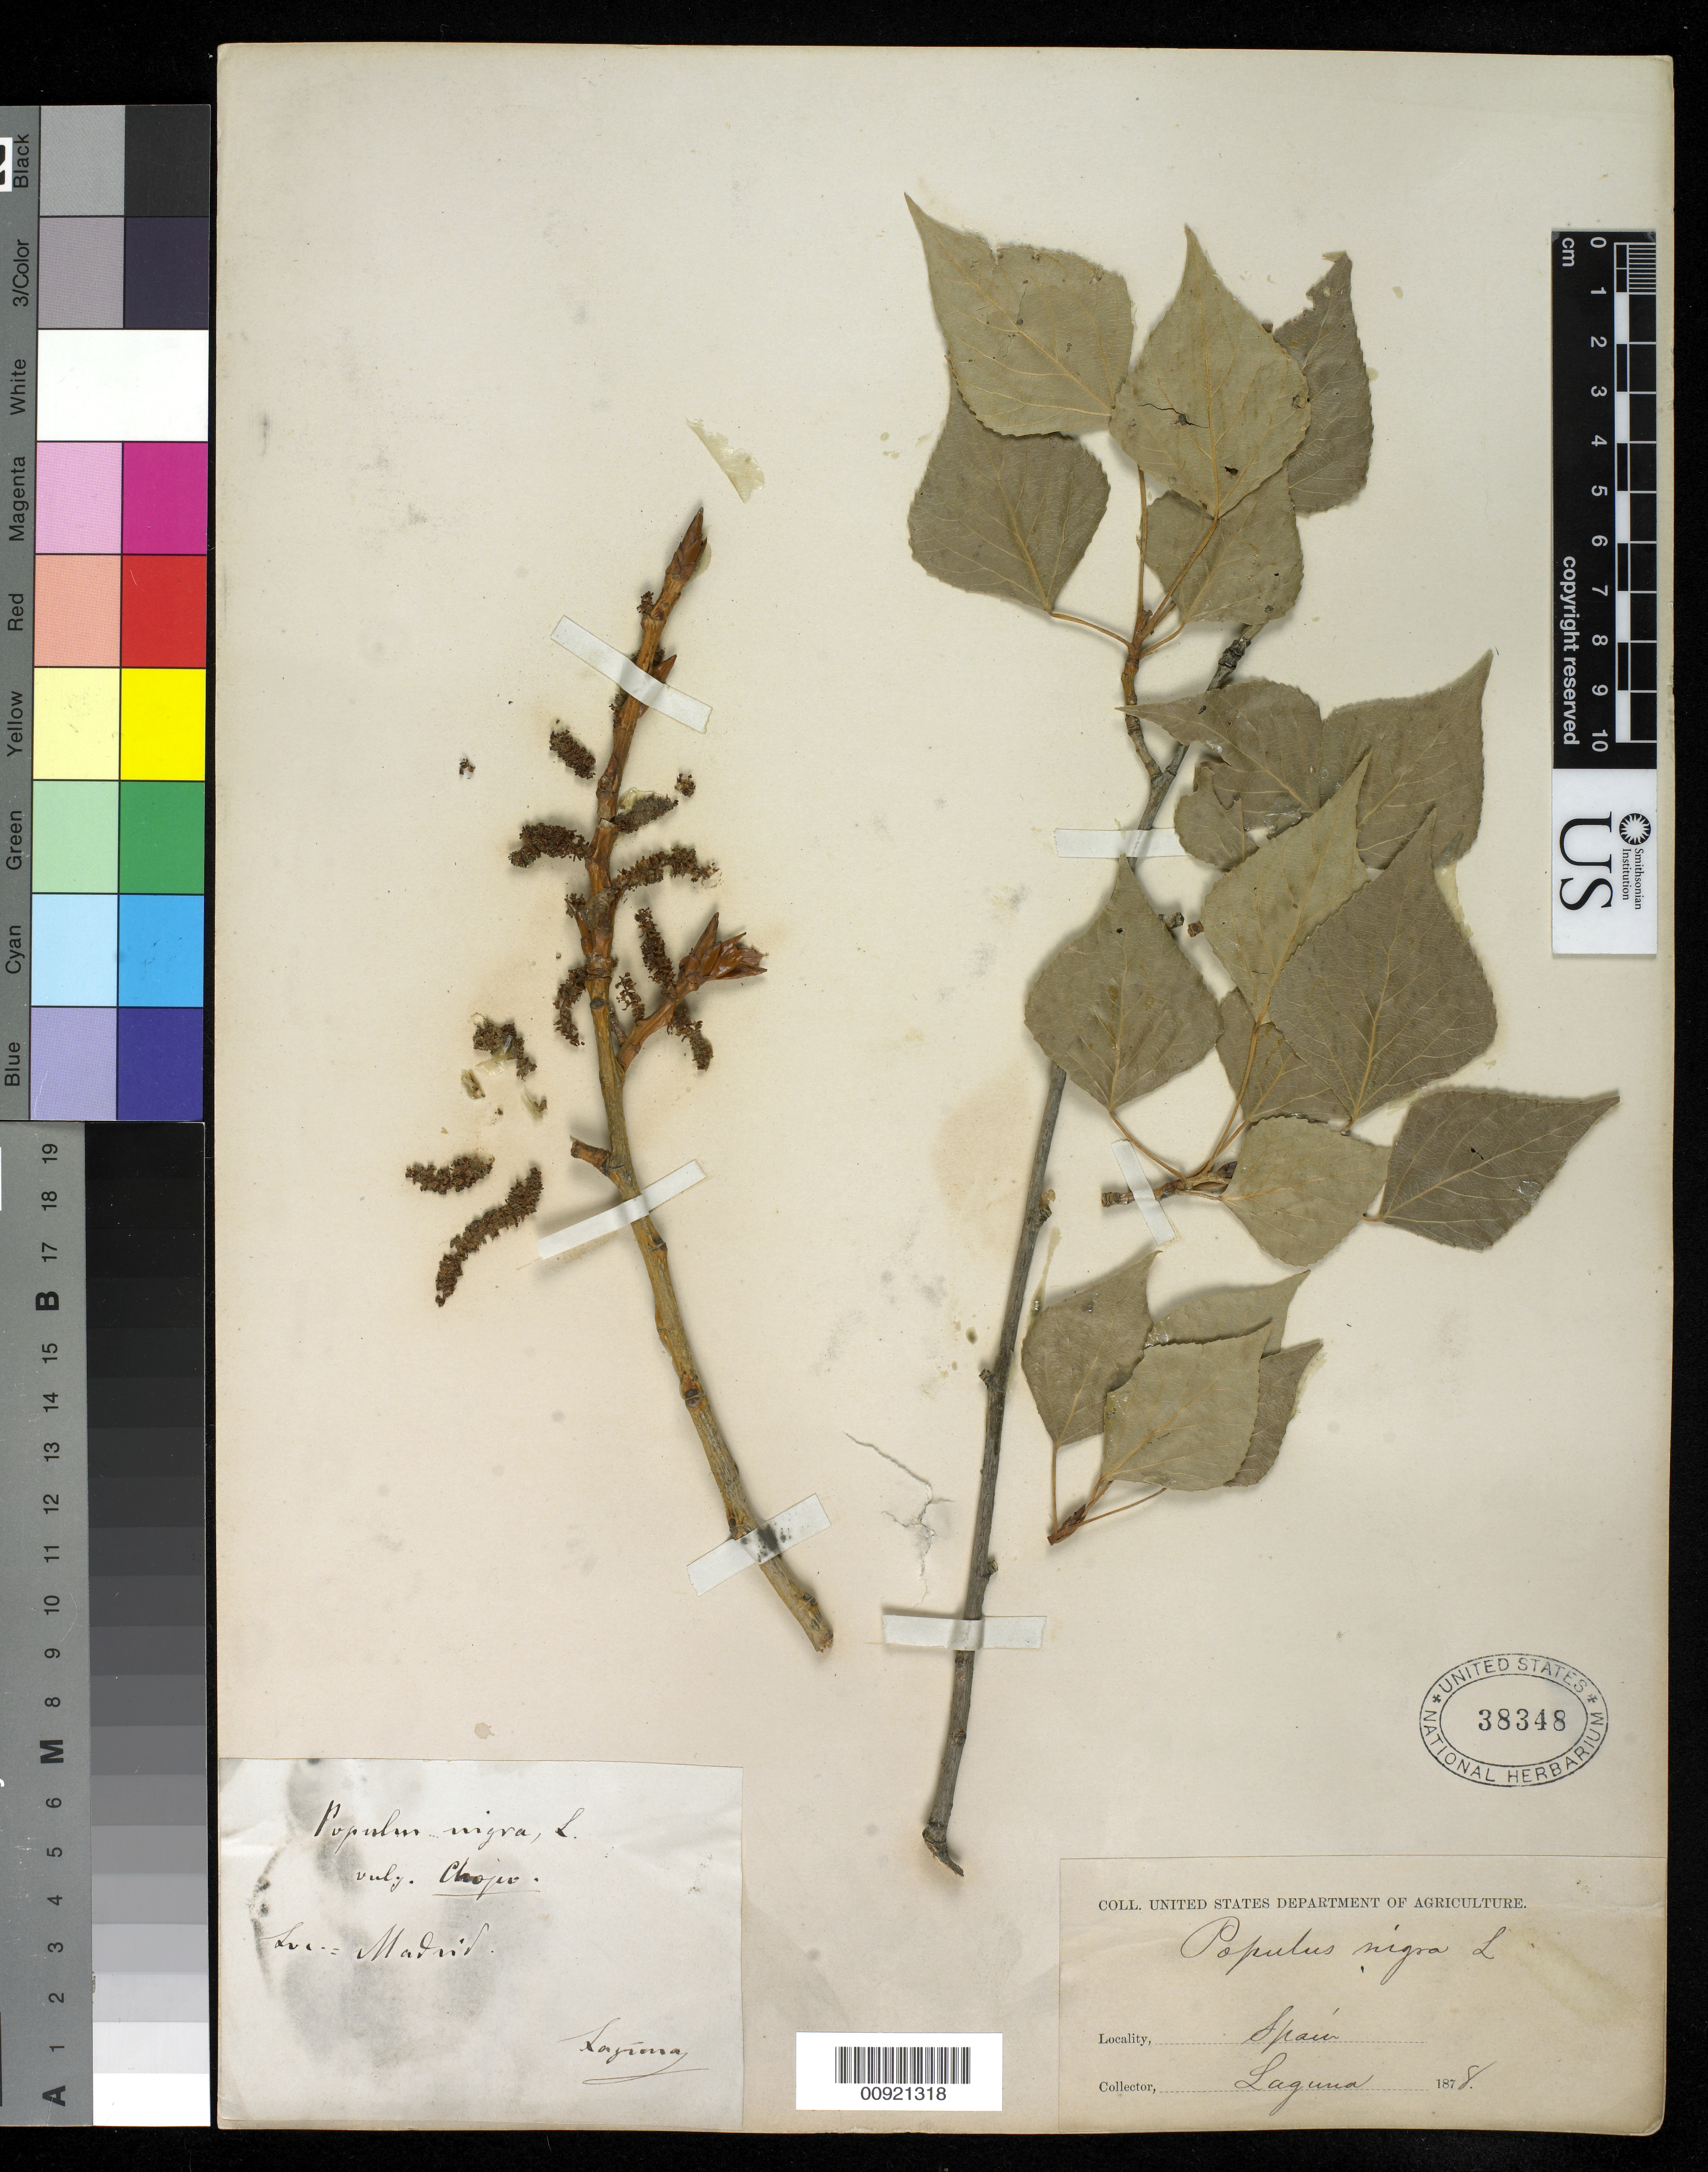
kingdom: Plantae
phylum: Tracheophyta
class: Magnoliopsida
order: Malpighiales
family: Salicaceae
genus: Populus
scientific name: Populus nigra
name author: L.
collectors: A. Laguna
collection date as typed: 1878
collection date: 1878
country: Spain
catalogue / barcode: US 38348